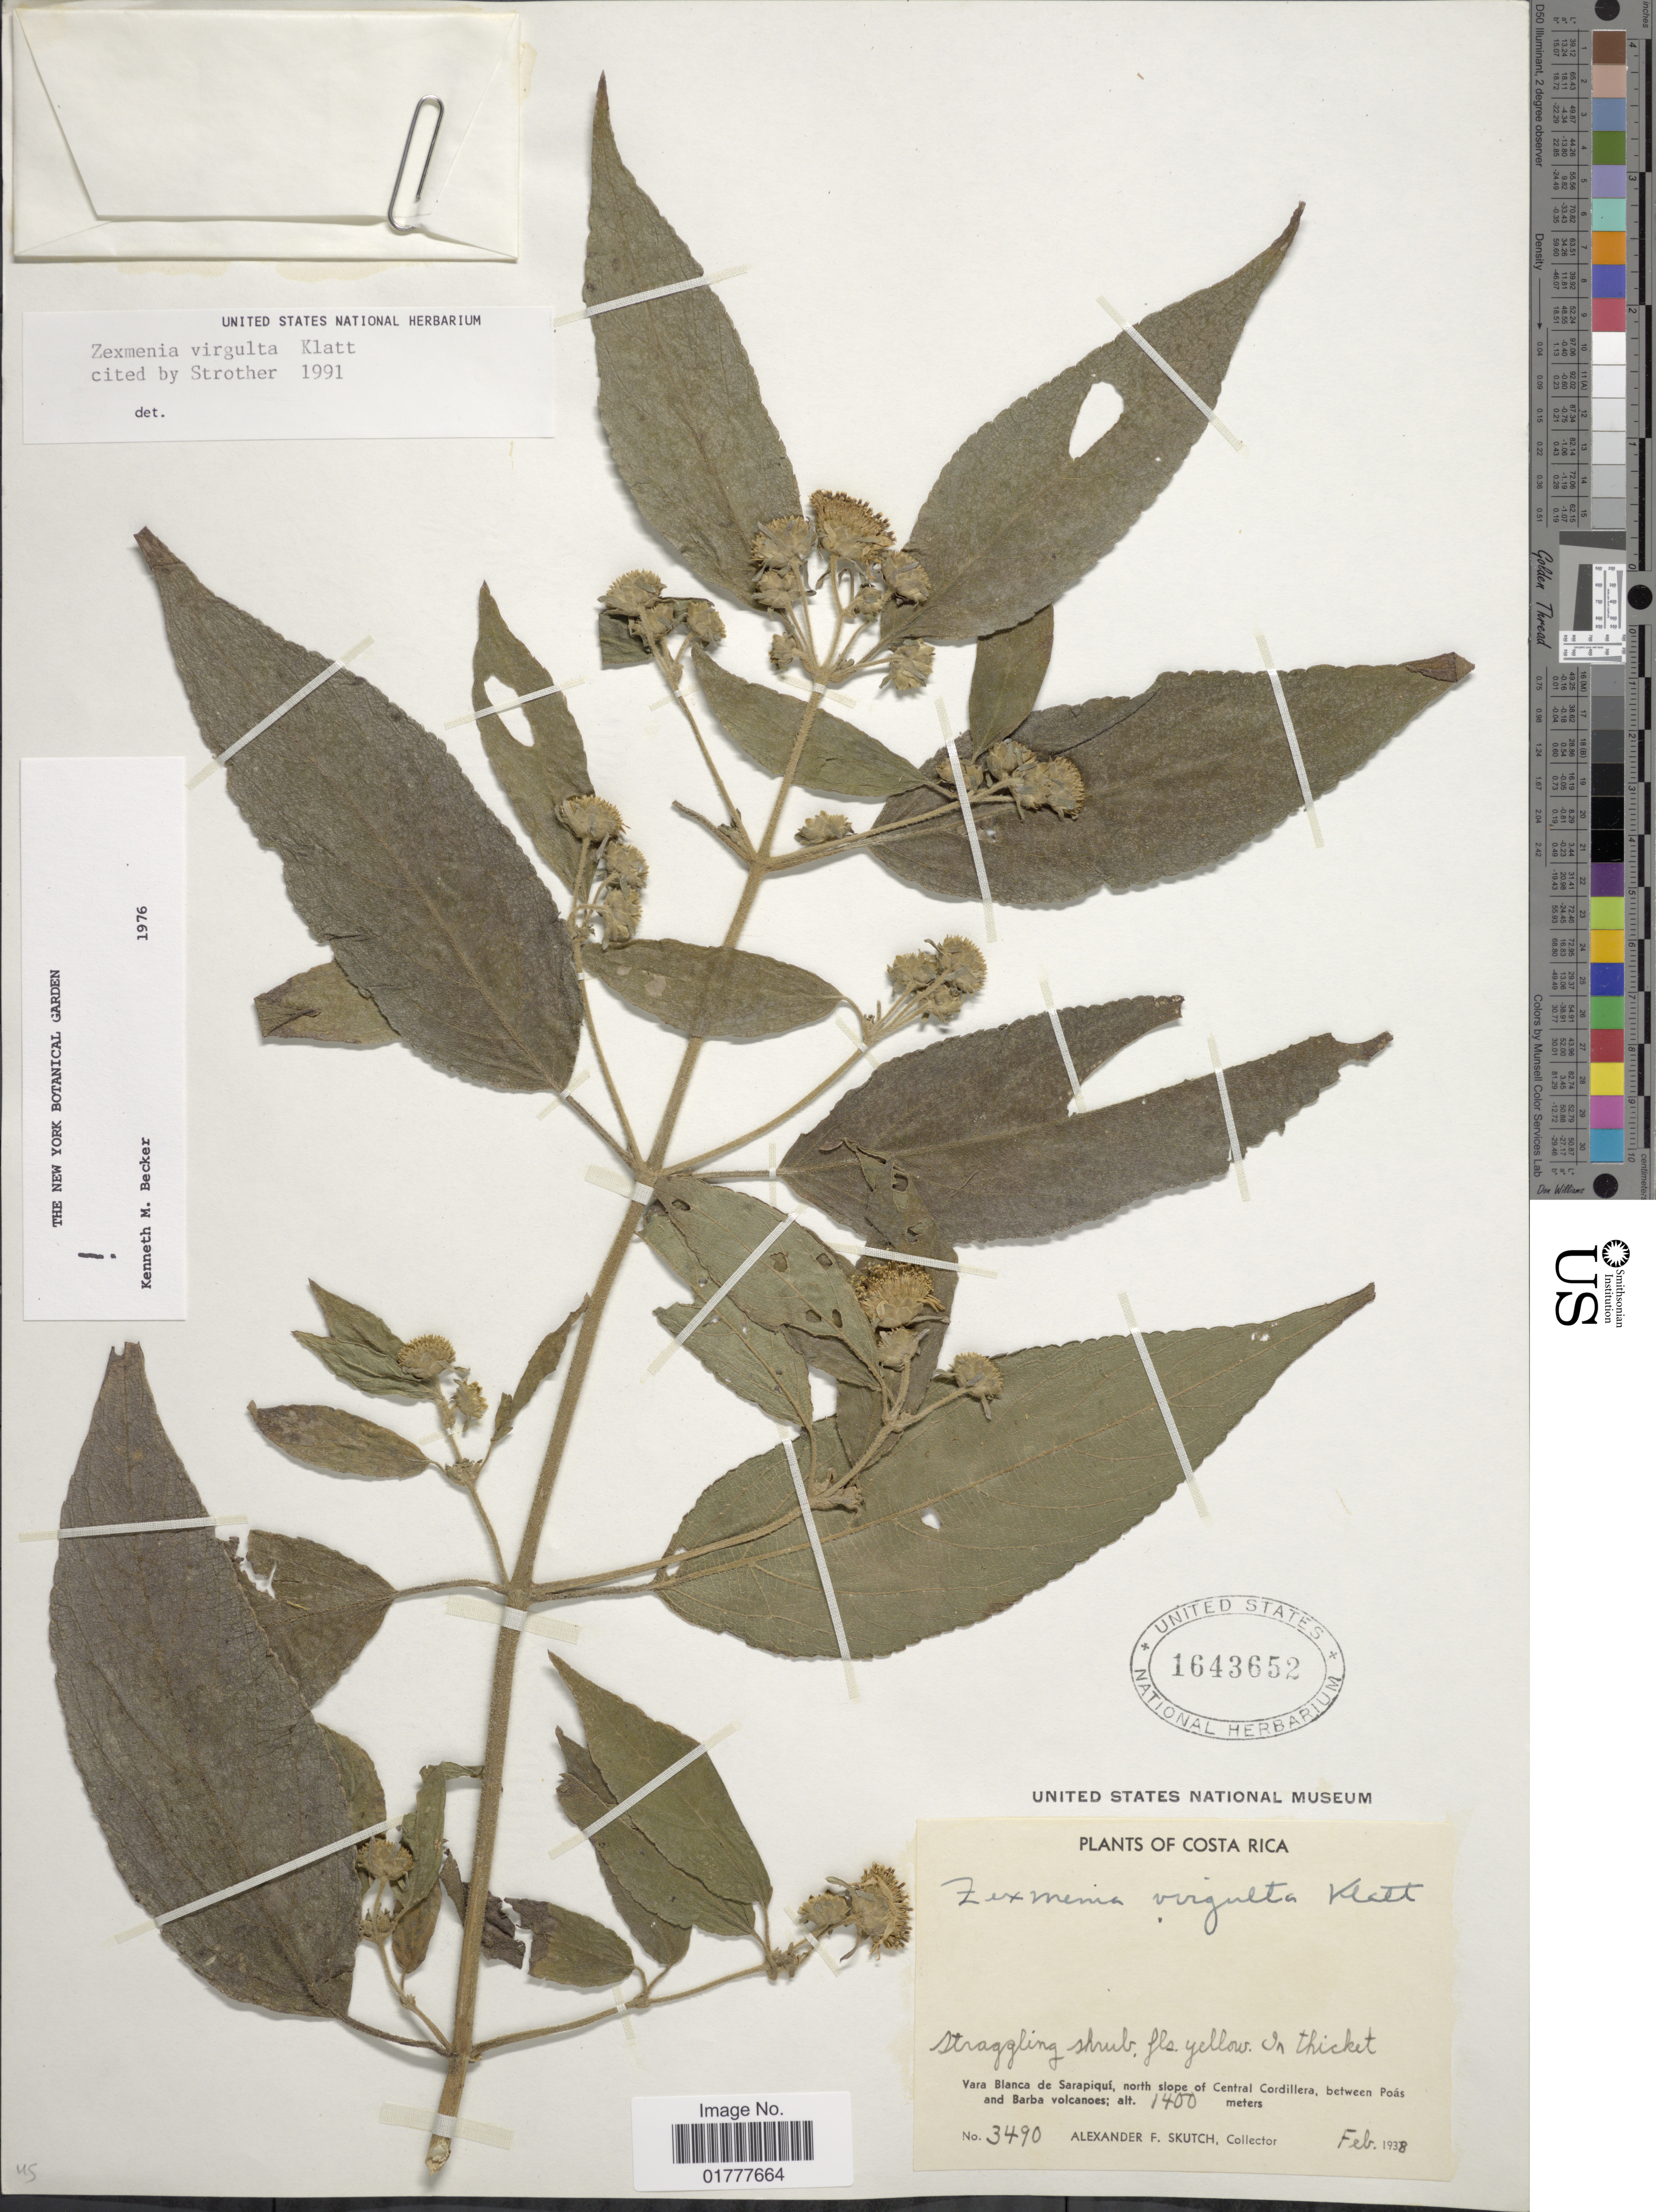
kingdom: Plantae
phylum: Tracheophyta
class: Magnoliopsida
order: Asterales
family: Asteraceae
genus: Zexmenia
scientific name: Zexmenia virgulta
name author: Klatt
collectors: A. F. Skutch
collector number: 3490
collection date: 1938-02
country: Costa Rica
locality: Vara Blanca de Sarapiqui, north slope of Central Cordillera, between Poas and Barba volcanoes.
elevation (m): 1400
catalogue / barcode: US 1643652